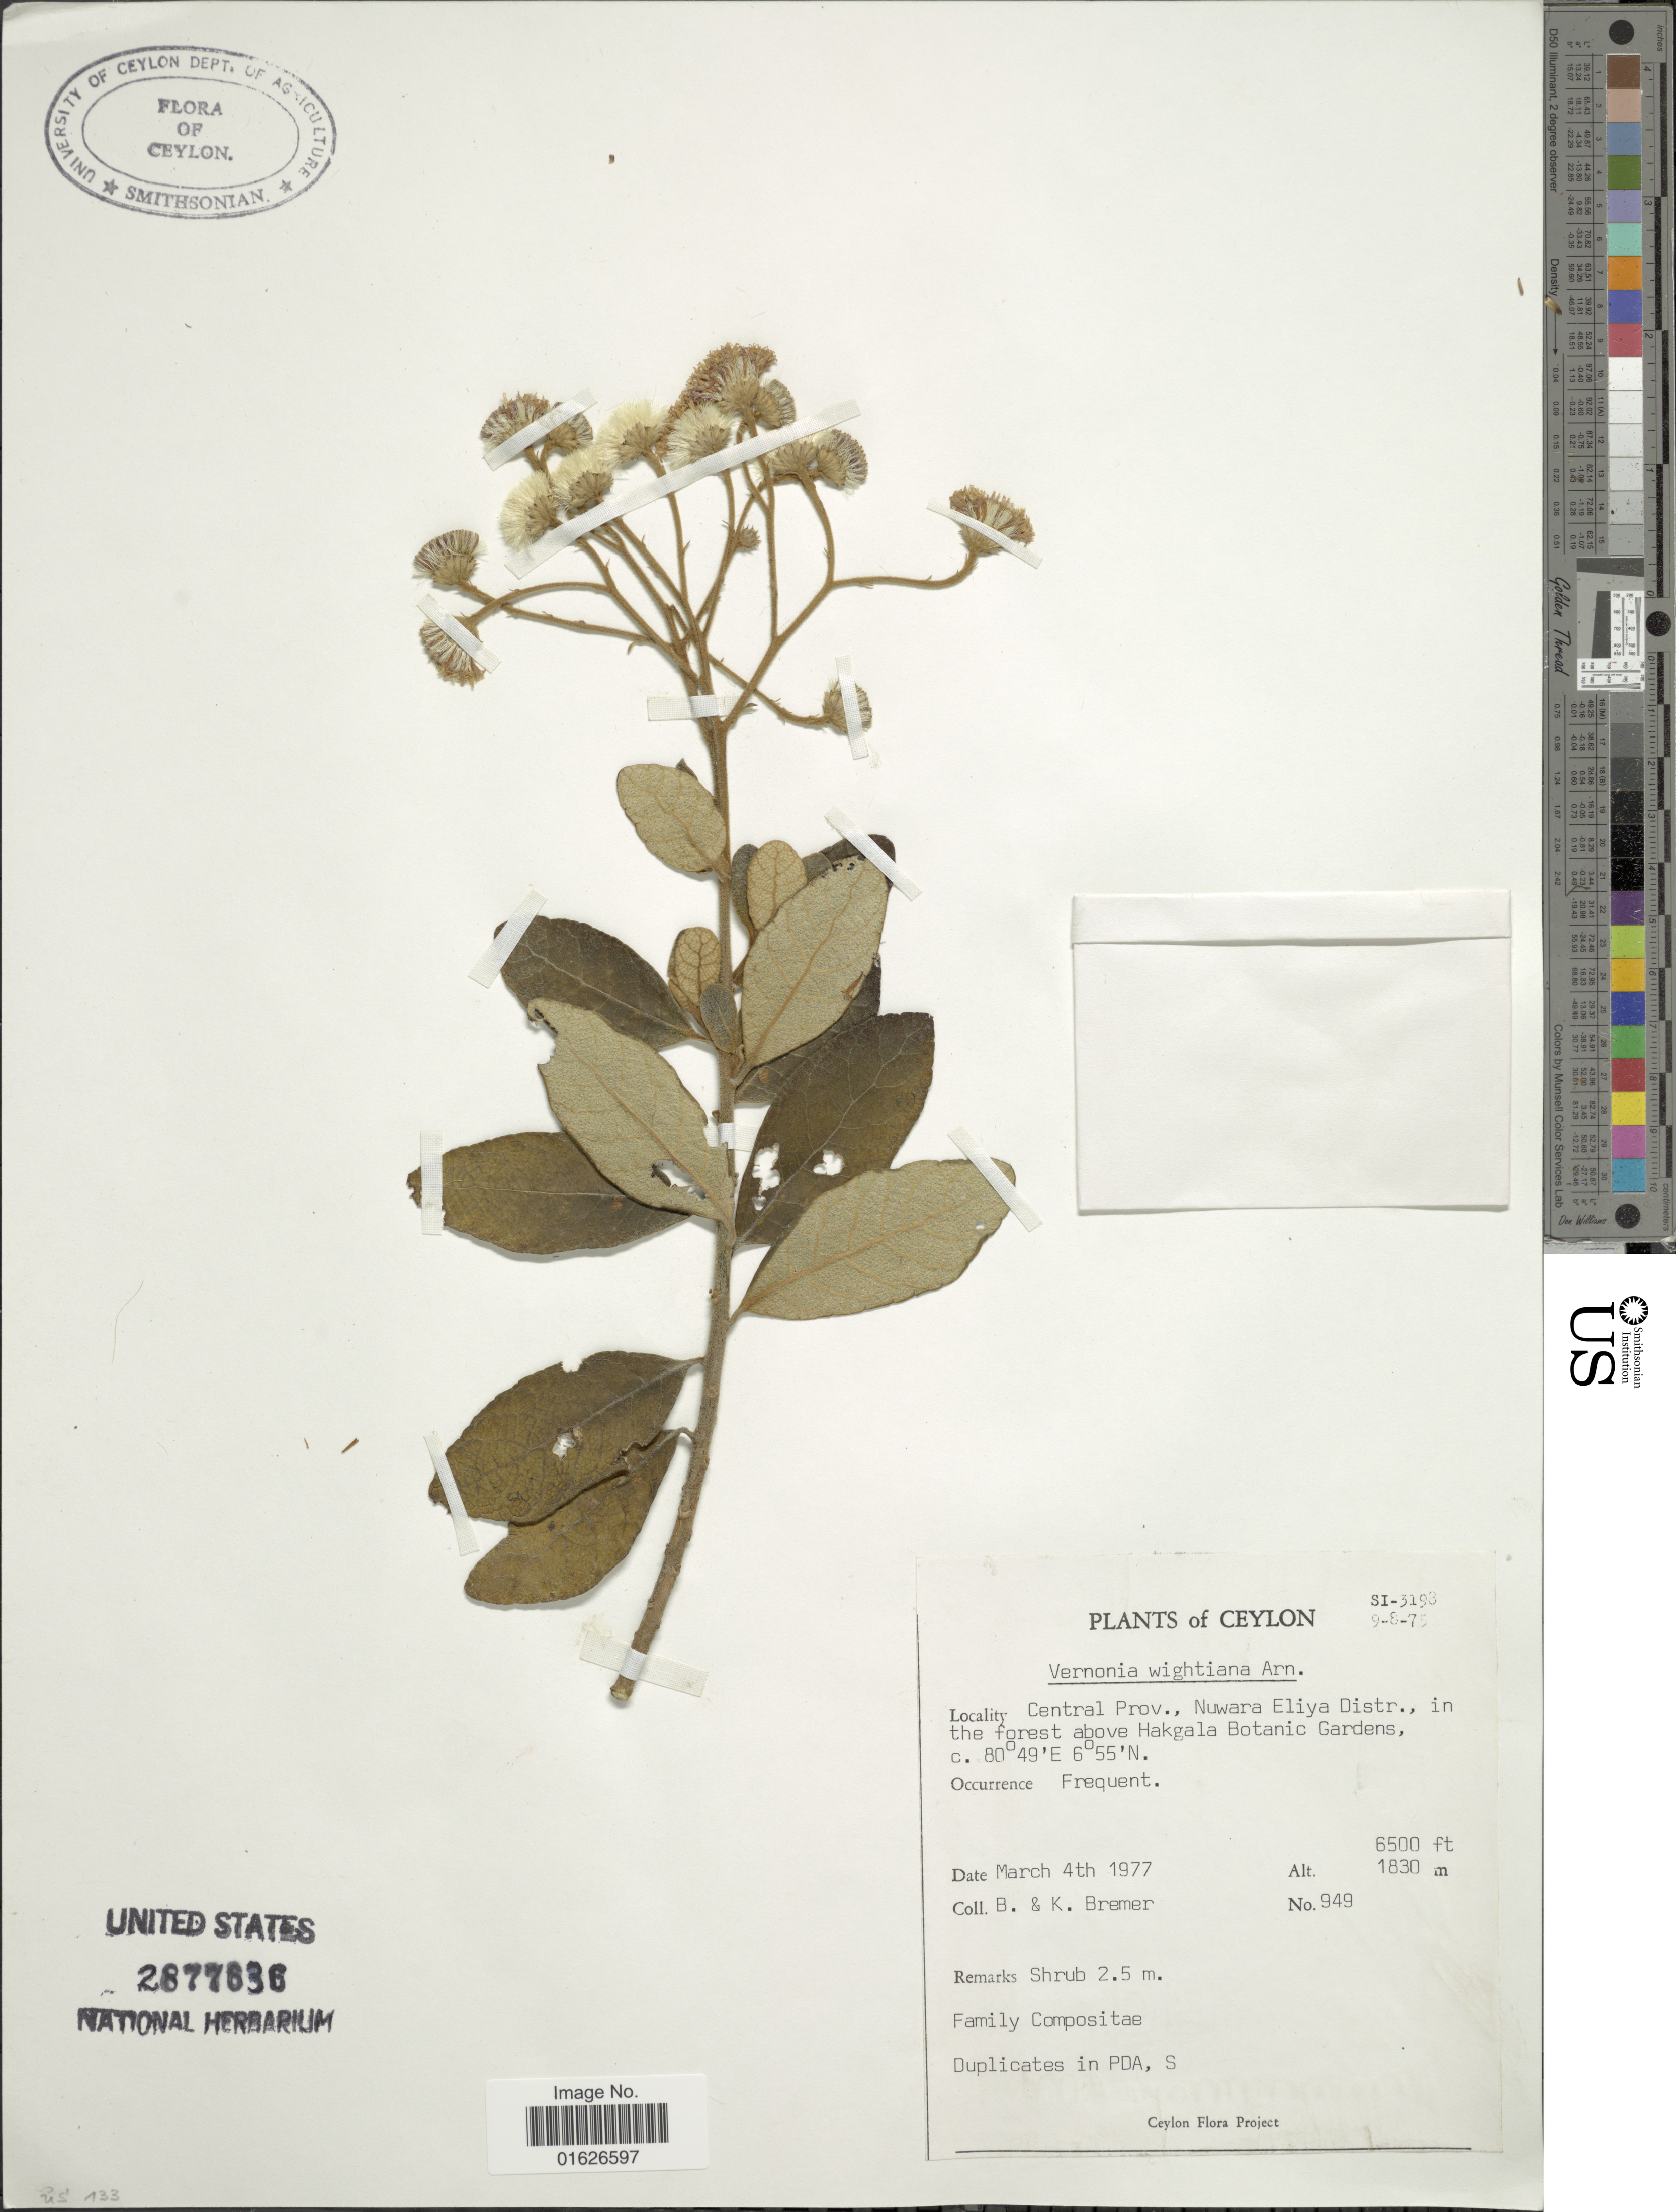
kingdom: Plantae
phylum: Tracheophyta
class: Magnoliopsida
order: Asterales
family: Asteraceae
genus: Uniyala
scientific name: Uniyala wightiana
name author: (Arn.) H. Rob. & Skvarla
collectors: B. Bremer & K. Bremer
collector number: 949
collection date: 1977-03-04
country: Sri Lanka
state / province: Central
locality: Ceylon, Central Prov. Nuwara Eliya Distr. In the forest above Hakgala Botanic Ganrdens.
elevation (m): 1981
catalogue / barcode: US 2877636